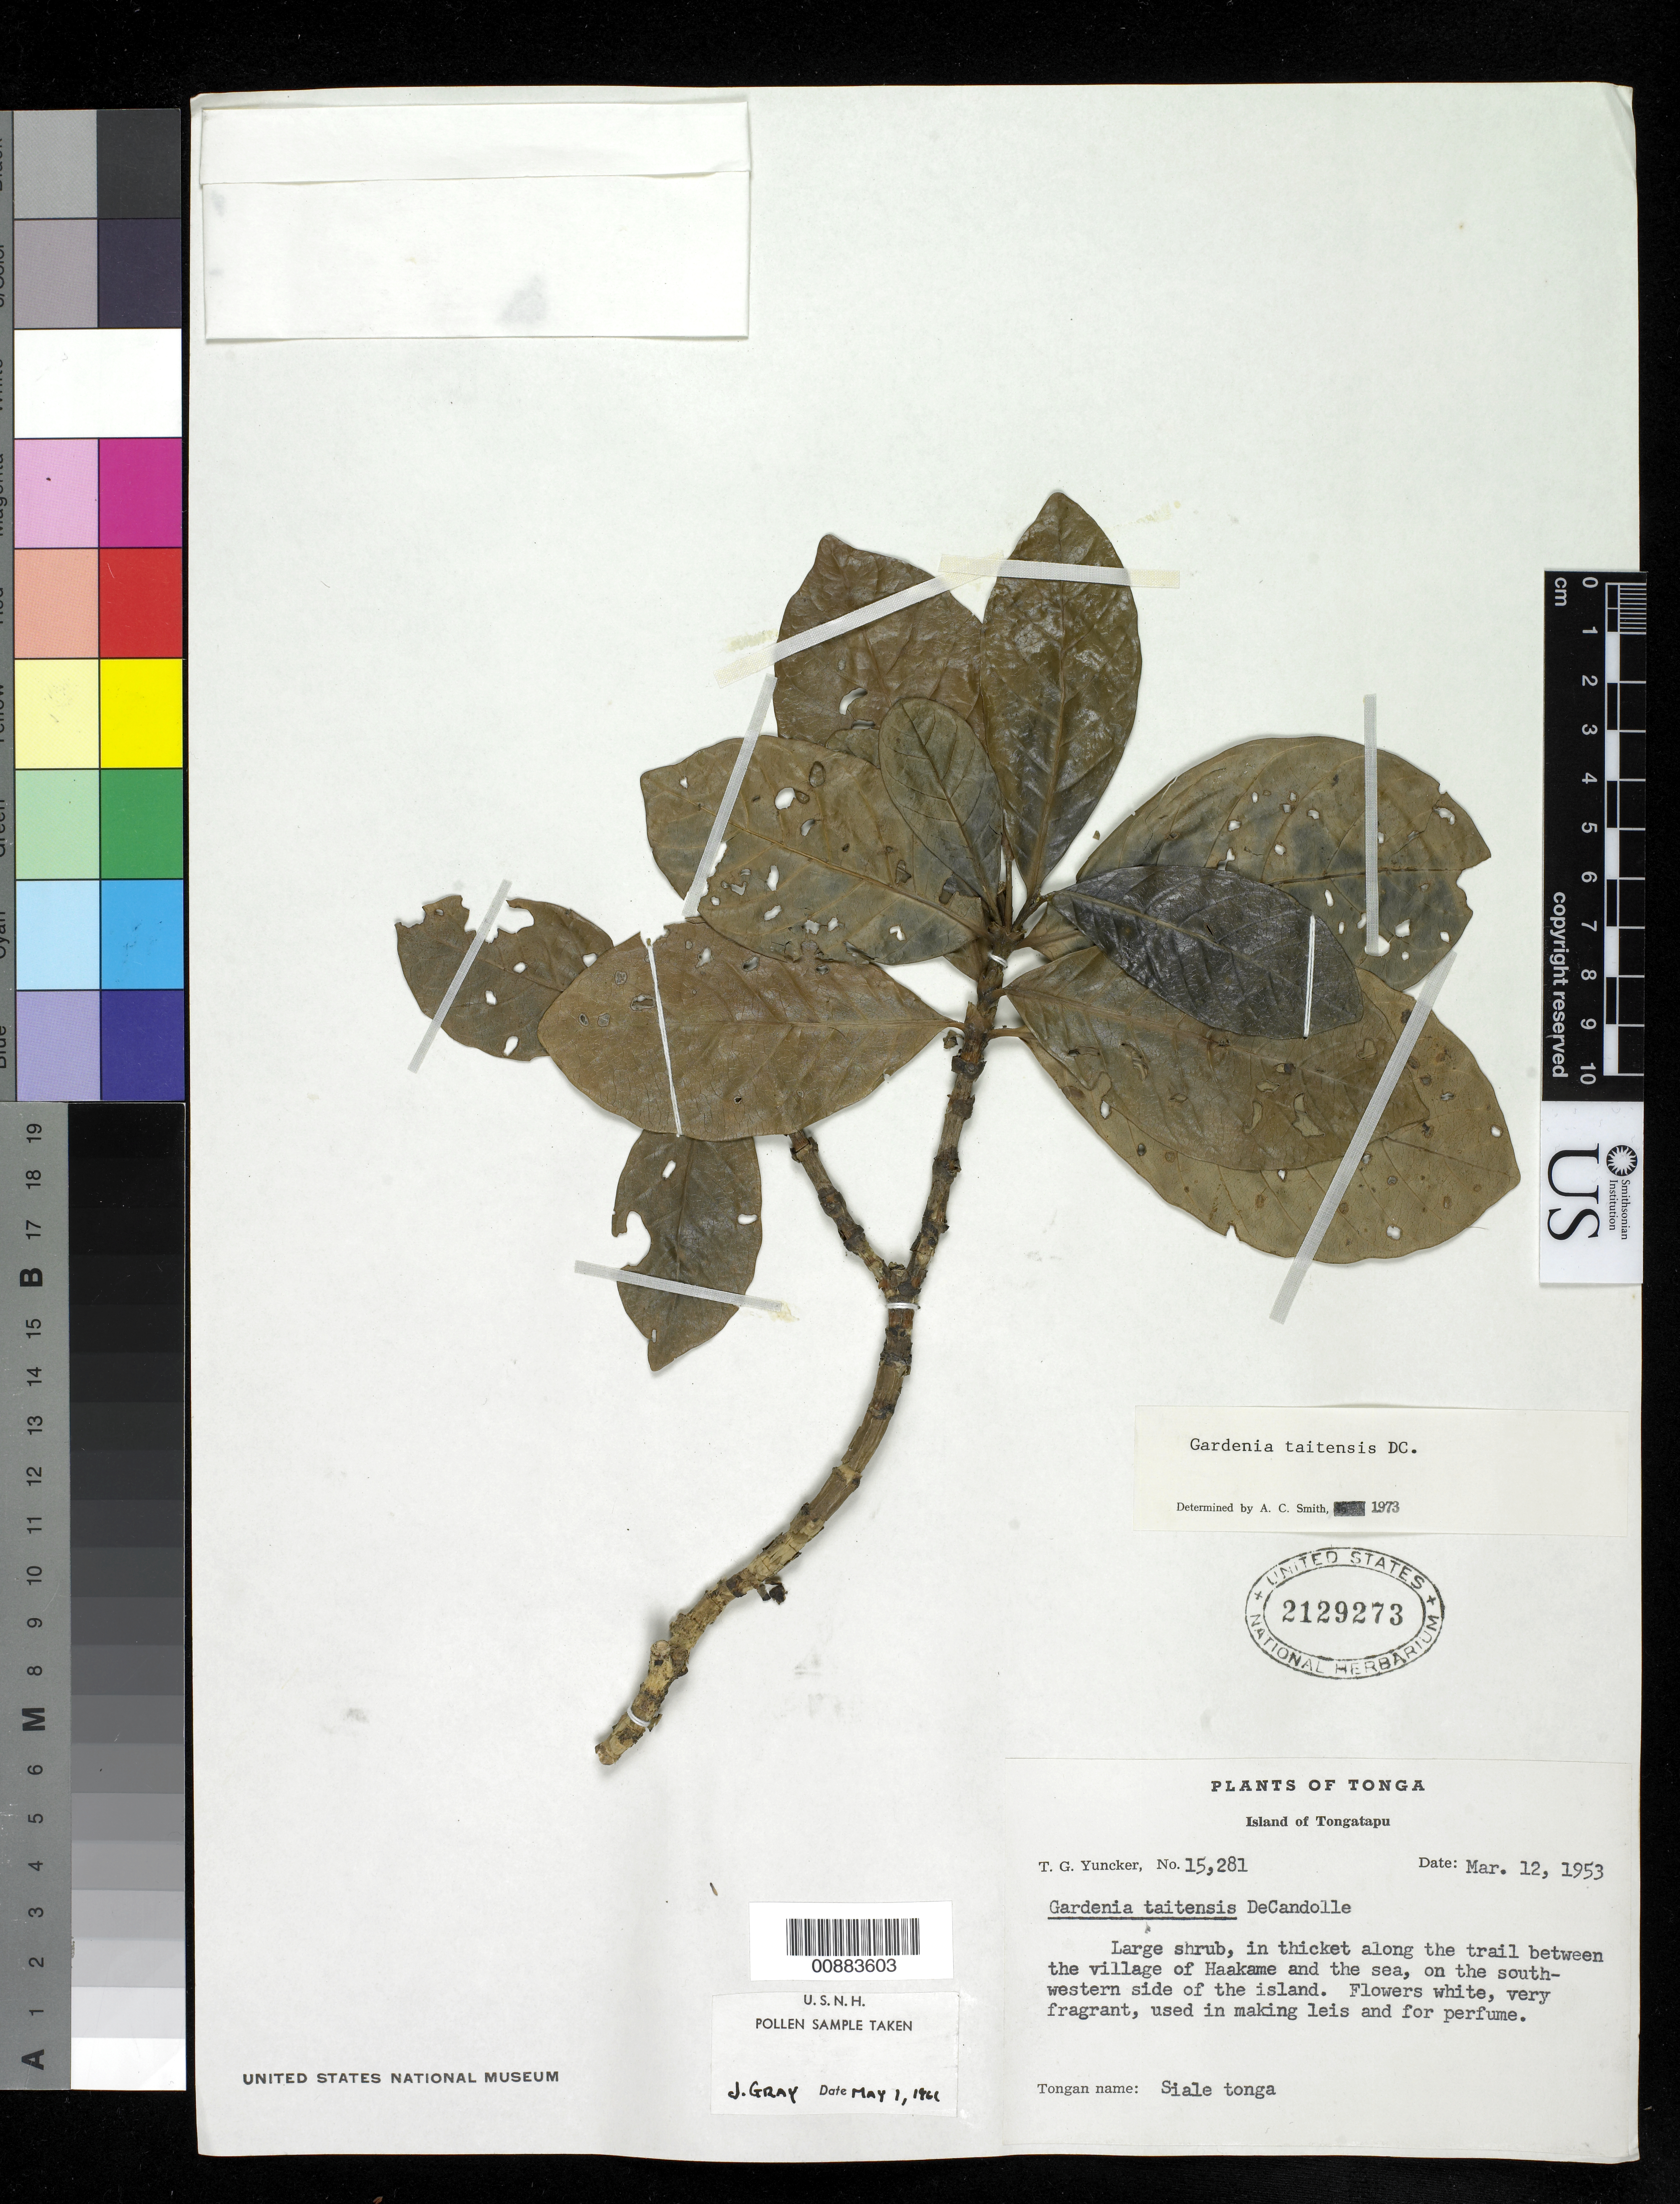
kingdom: Plantae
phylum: Tracheophyta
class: Magnoliopsida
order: Gentianales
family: Rubiaceae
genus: Gardenia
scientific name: Gardenia taitensis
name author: DC.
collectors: T. G. Yuncker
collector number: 15281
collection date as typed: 12 Mar 1953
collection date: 1953-03-12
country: Tonga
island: Tongatapu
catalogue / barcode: US 2129273